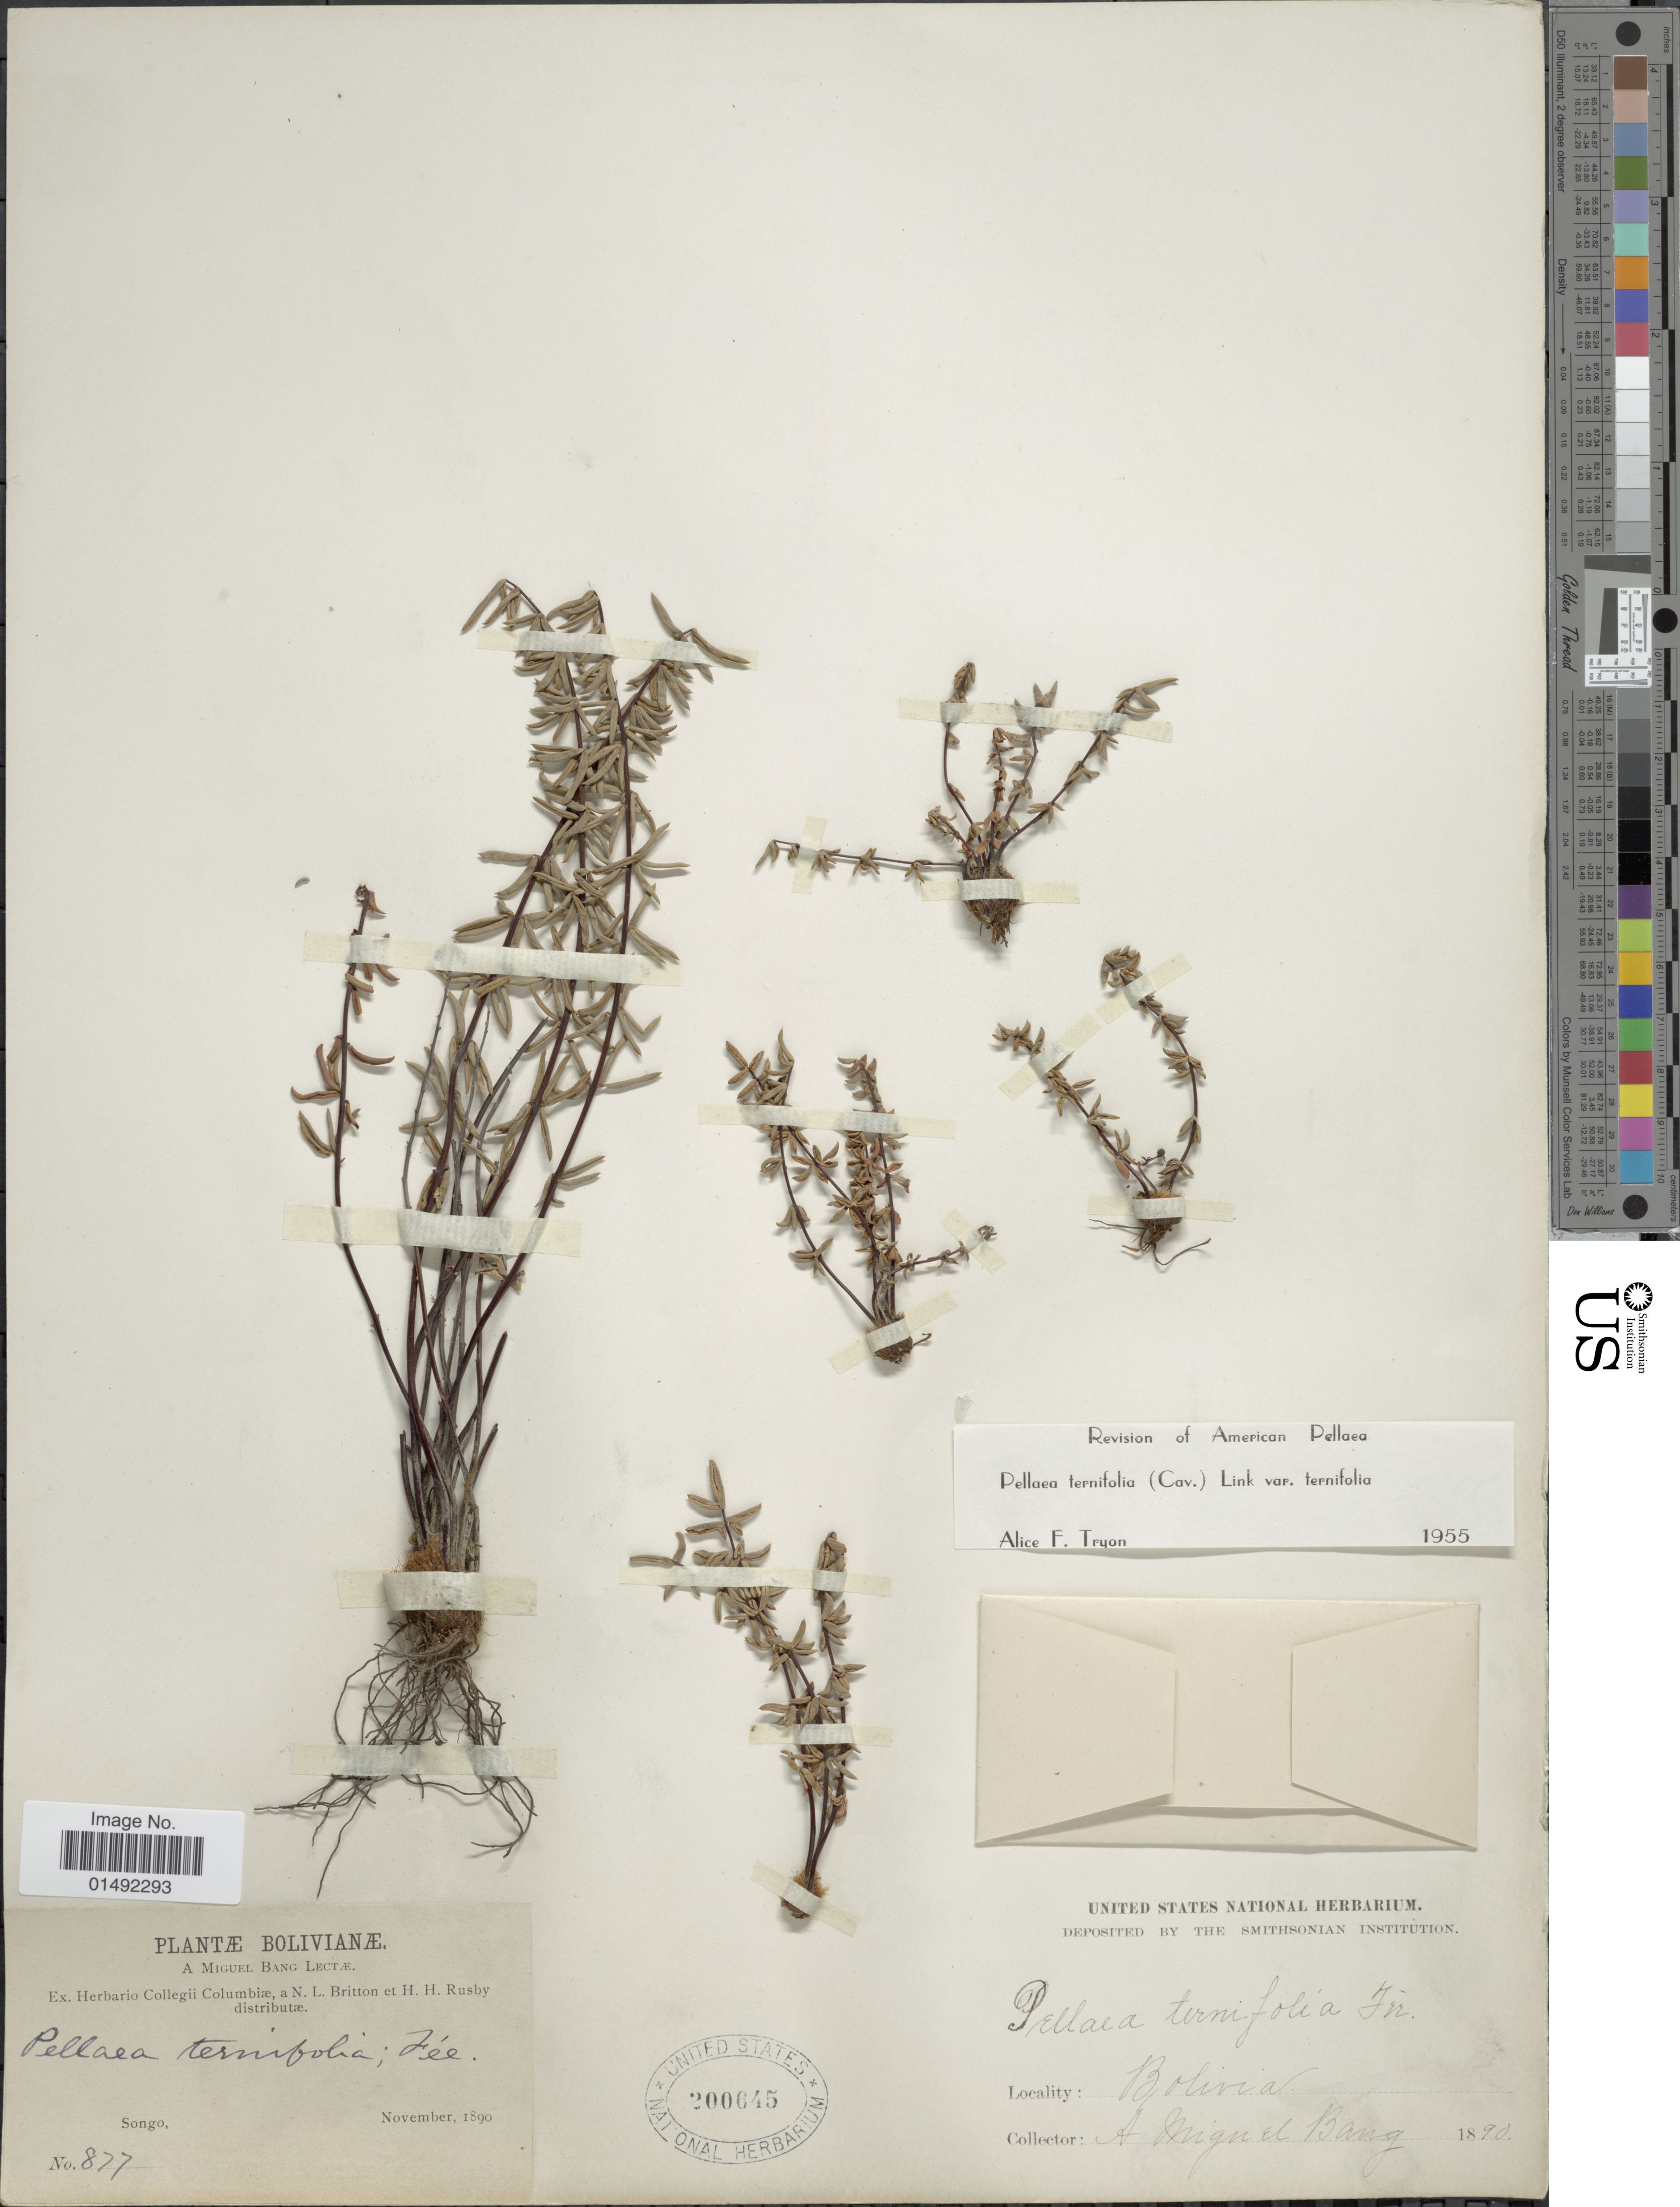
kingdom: Plantae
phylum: Tracheophyta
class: Polypodiopsida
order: Polypodiales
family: Pteridaceae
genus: Pellaea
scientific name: Pellaea ternifolia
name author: (Cav.) Link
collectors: M. Bang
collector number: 877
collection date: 1890-11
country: Bolivia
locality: Songo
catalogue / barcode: US 200645